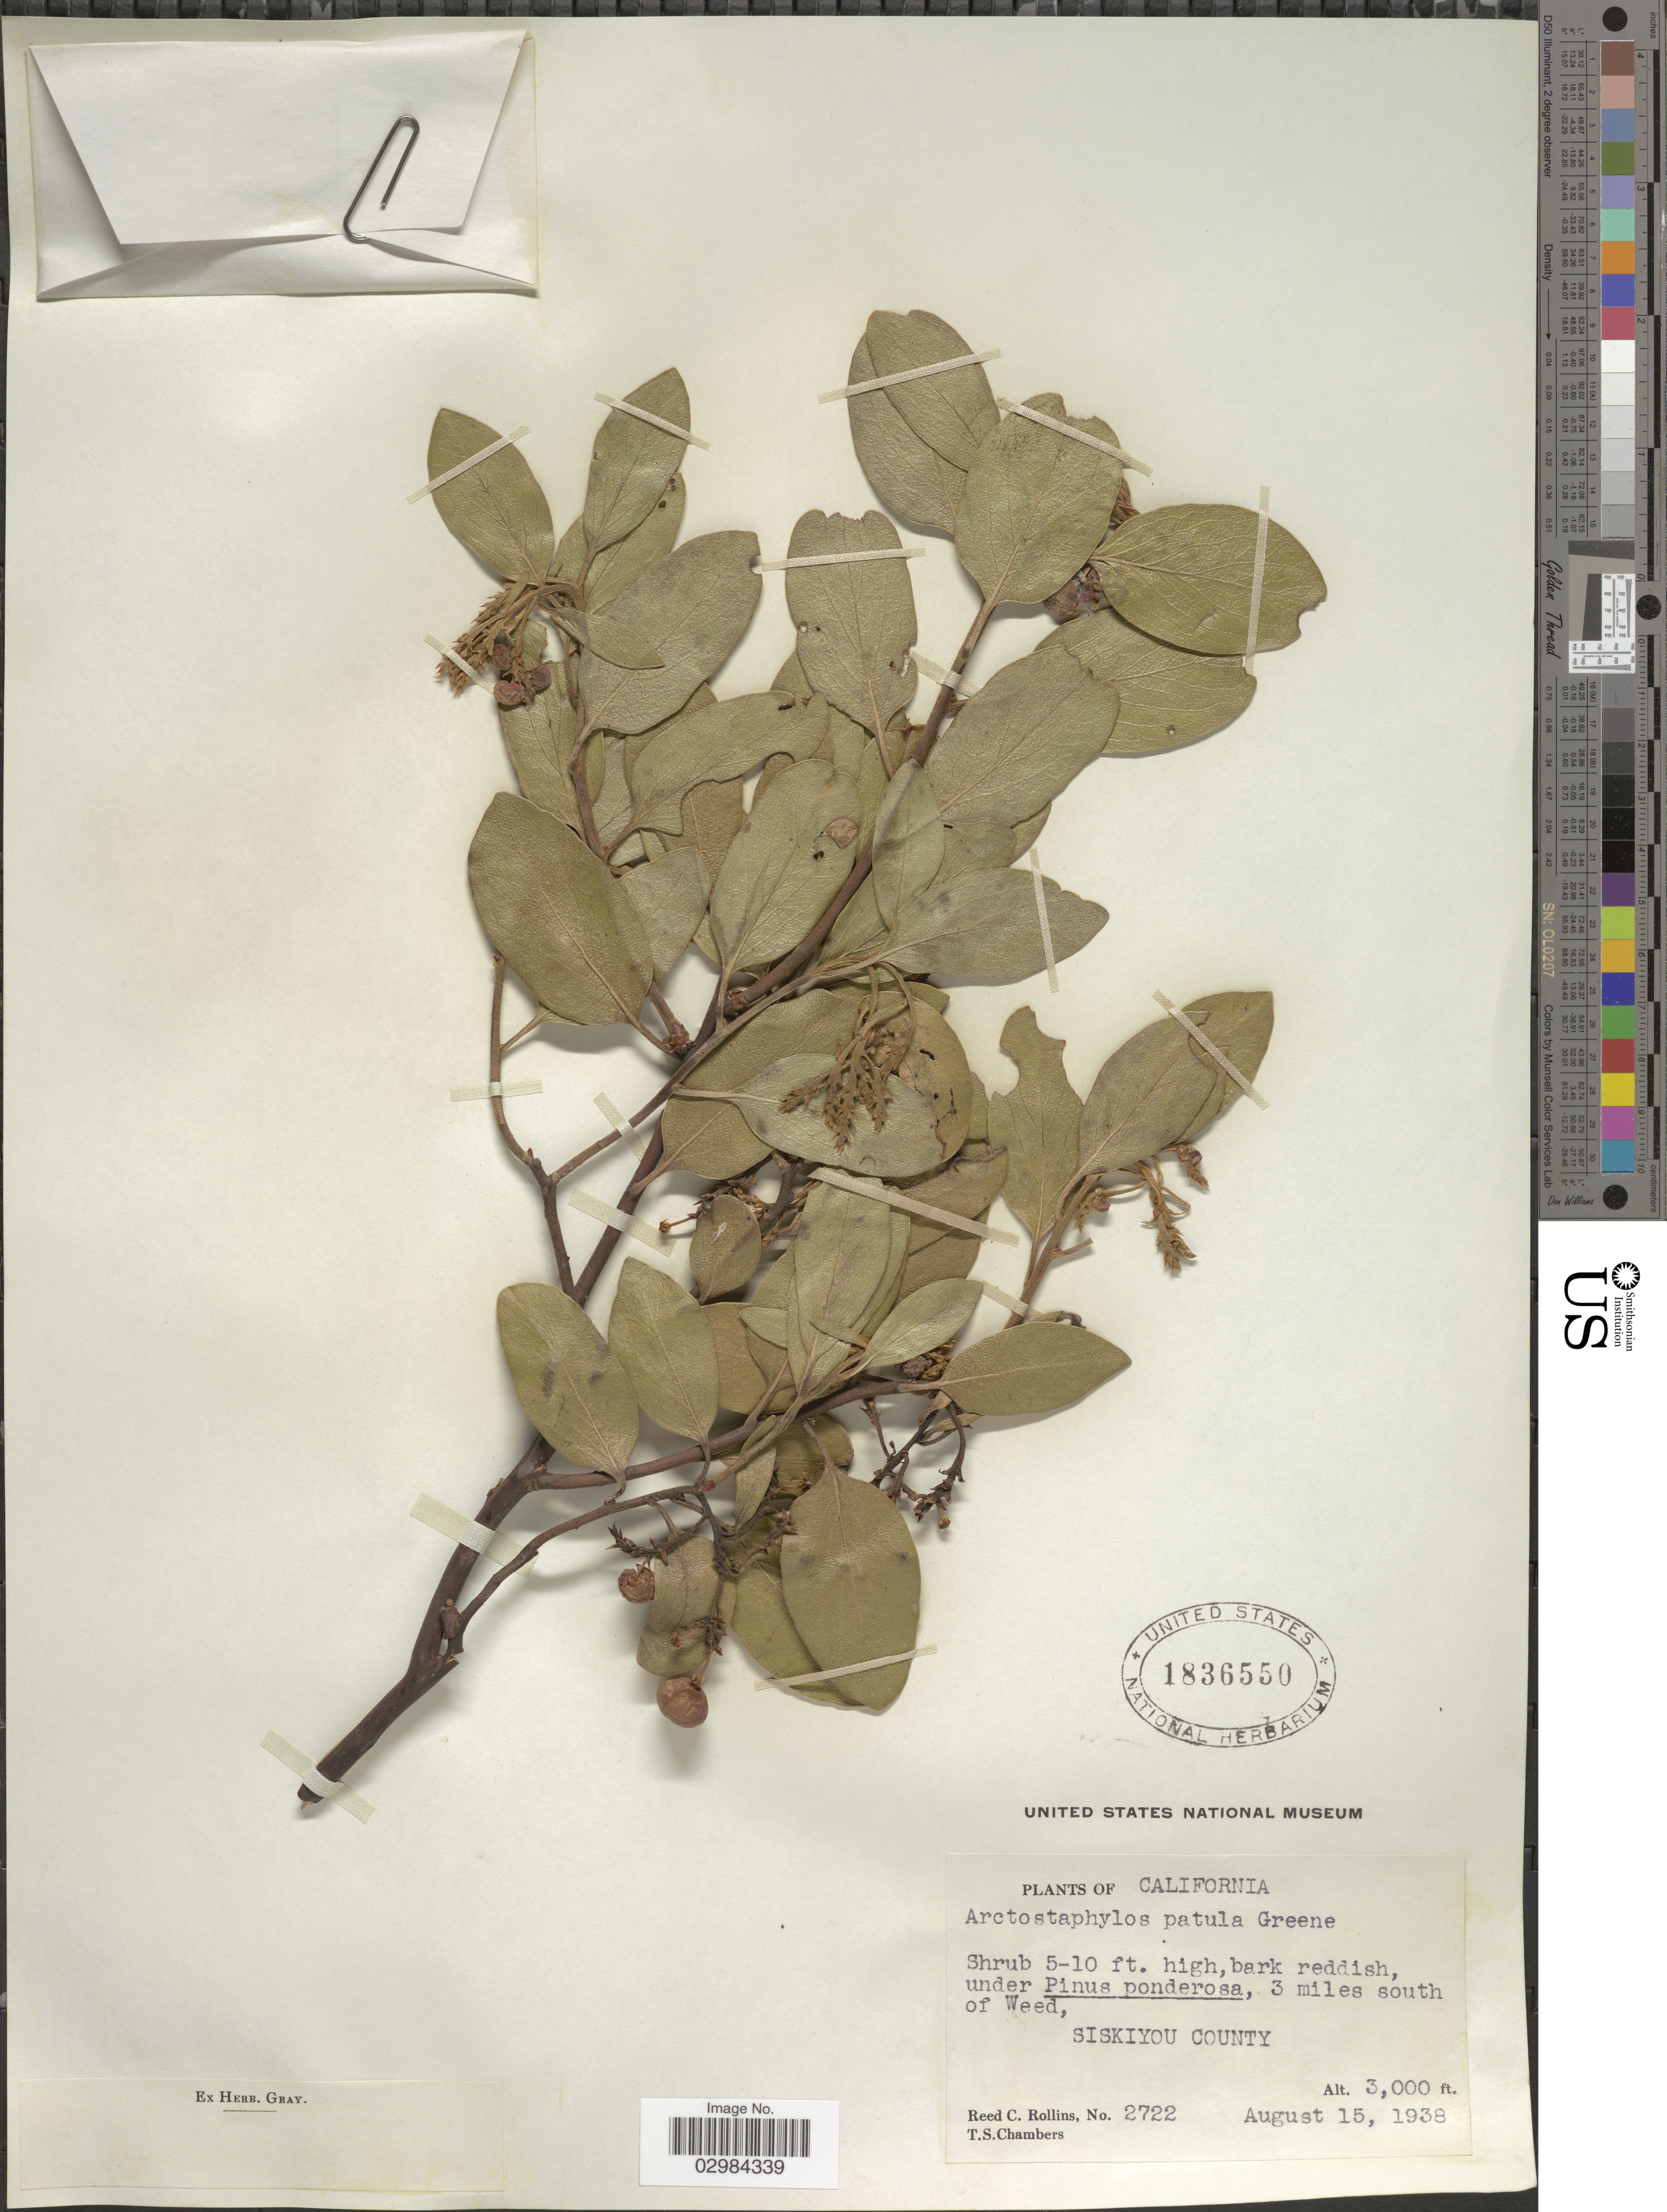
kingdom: Plantae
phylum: Tracheophyta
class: Magnoliopsida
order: Ericales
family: Ericaceae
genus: Arctostaphylos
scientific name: Arctostaphylos patula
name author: Greene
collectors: R. C. Rollins & T. Chambers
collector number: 2722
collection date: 1938-08-15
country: United States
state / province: California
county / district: Siskiyou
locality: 3 miles south of Weed, Siskiyou County.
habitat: under Pinus ponderosa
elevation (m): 914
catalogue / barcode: US 1836550